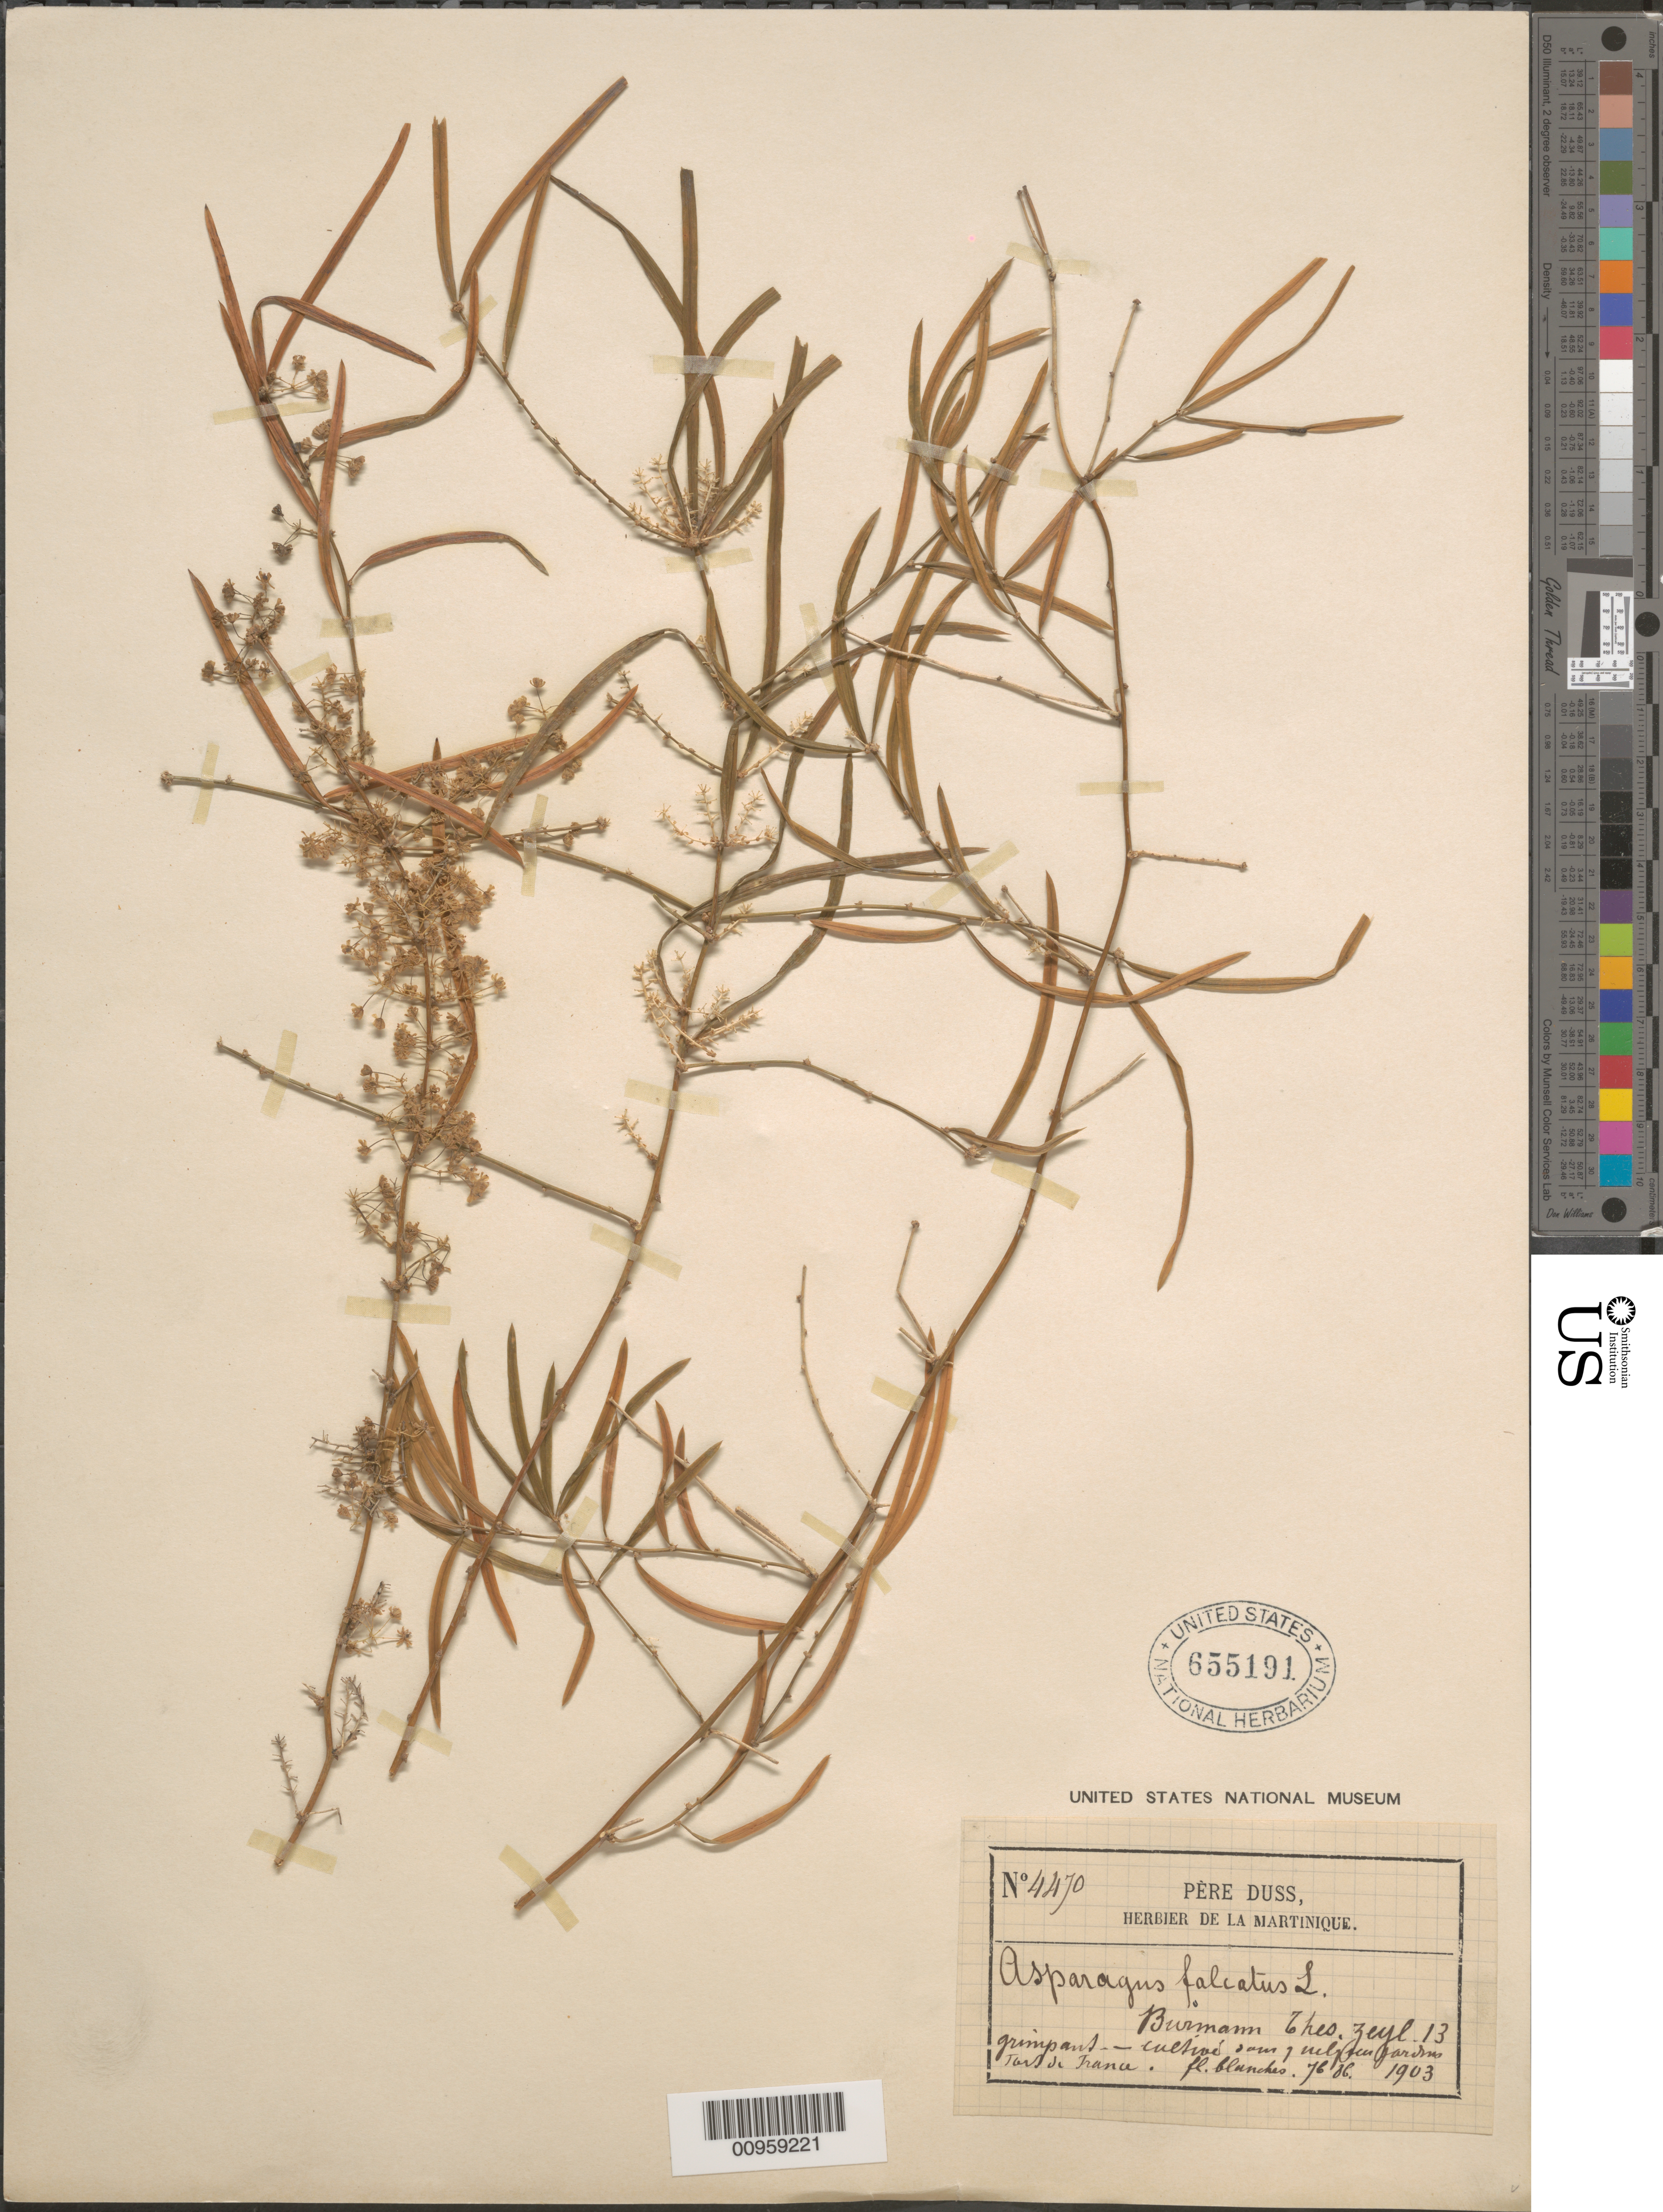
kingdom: Plantae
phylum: Tracheophyta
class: Liliopsida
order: Asparagales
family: Asparagaceae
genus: Asparagus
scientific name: Asparagus falcatus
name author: L.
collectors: Père Duss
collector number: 4470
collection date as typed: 1903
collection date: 1903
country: Martinique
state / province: Fort-de-France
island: Martinique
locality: Dans "…" Gardens, Fort de France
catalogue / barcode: US 655191